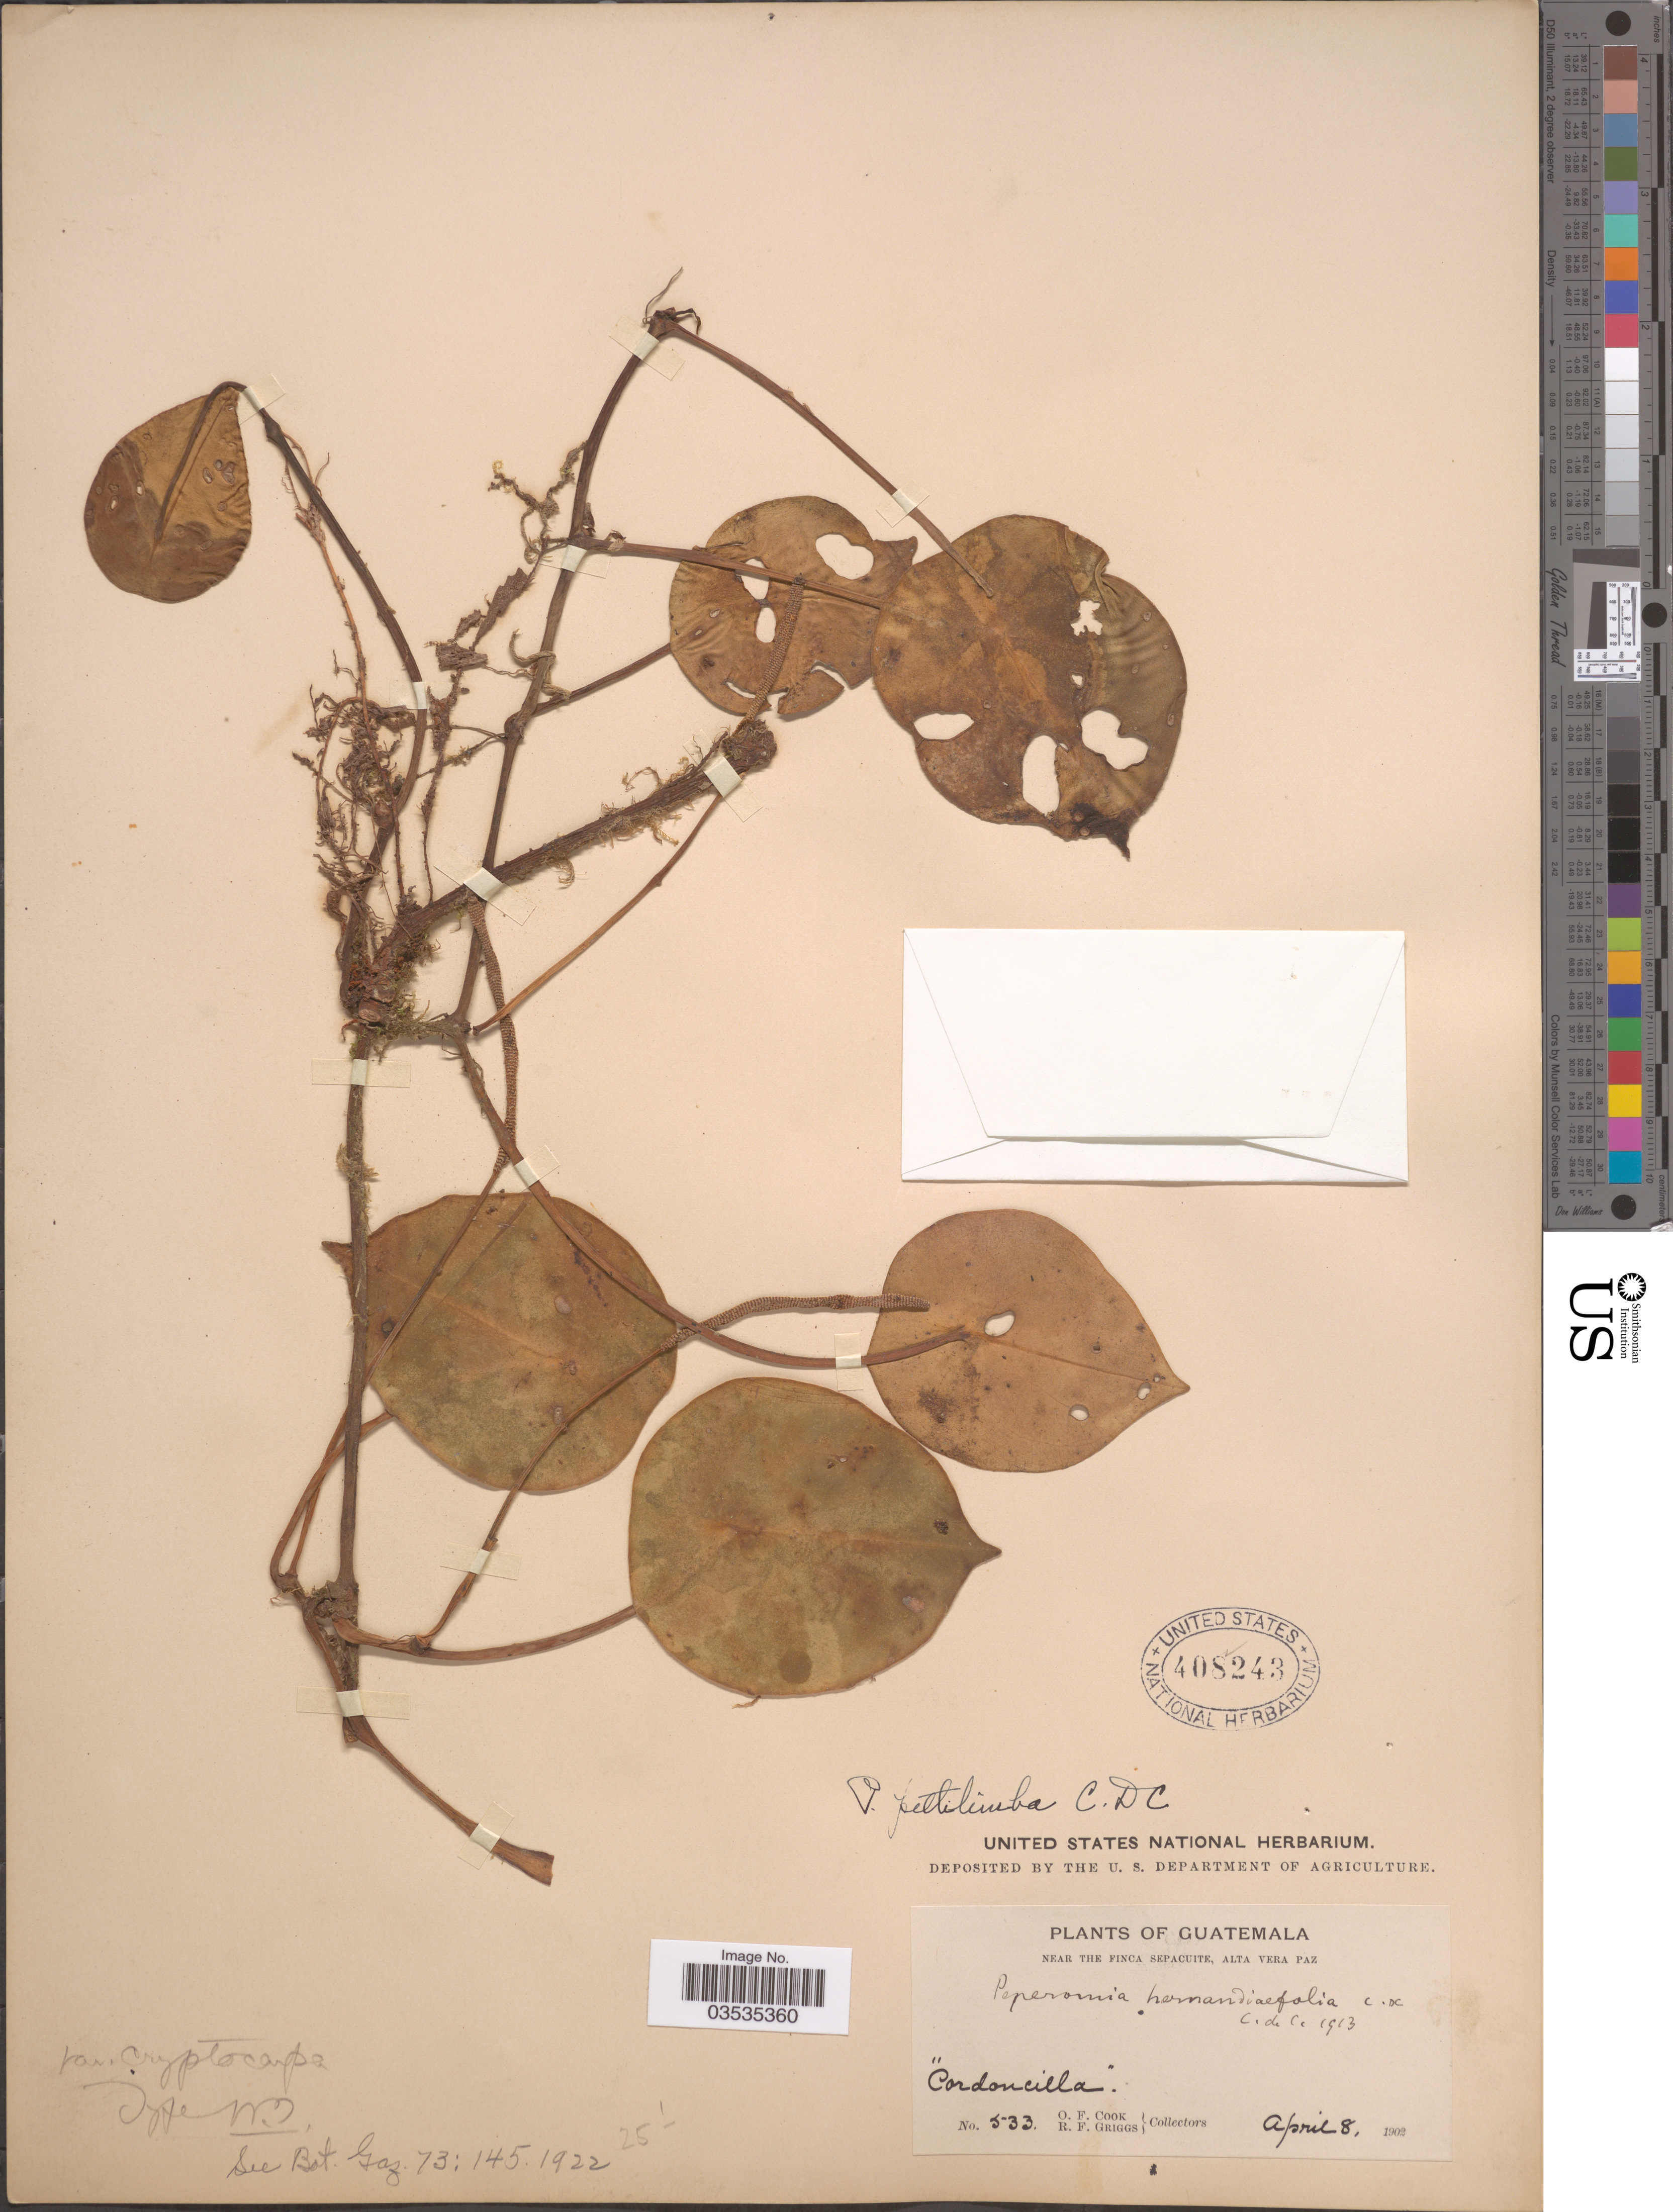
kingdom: Plantae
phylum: Tracheophyta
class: Magnoliopsida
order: Piperales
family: Piperaceae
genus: Peperomia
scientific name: Peperomia pililimba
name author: C. DC.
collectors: O. F. Cook & R. F. Griggs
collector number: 533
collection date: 1902-04-08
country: Guatemala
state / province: Alta Verapaz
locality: Near the Finca Sepacuite, Alta Vera Paz.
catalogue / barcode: US 408243